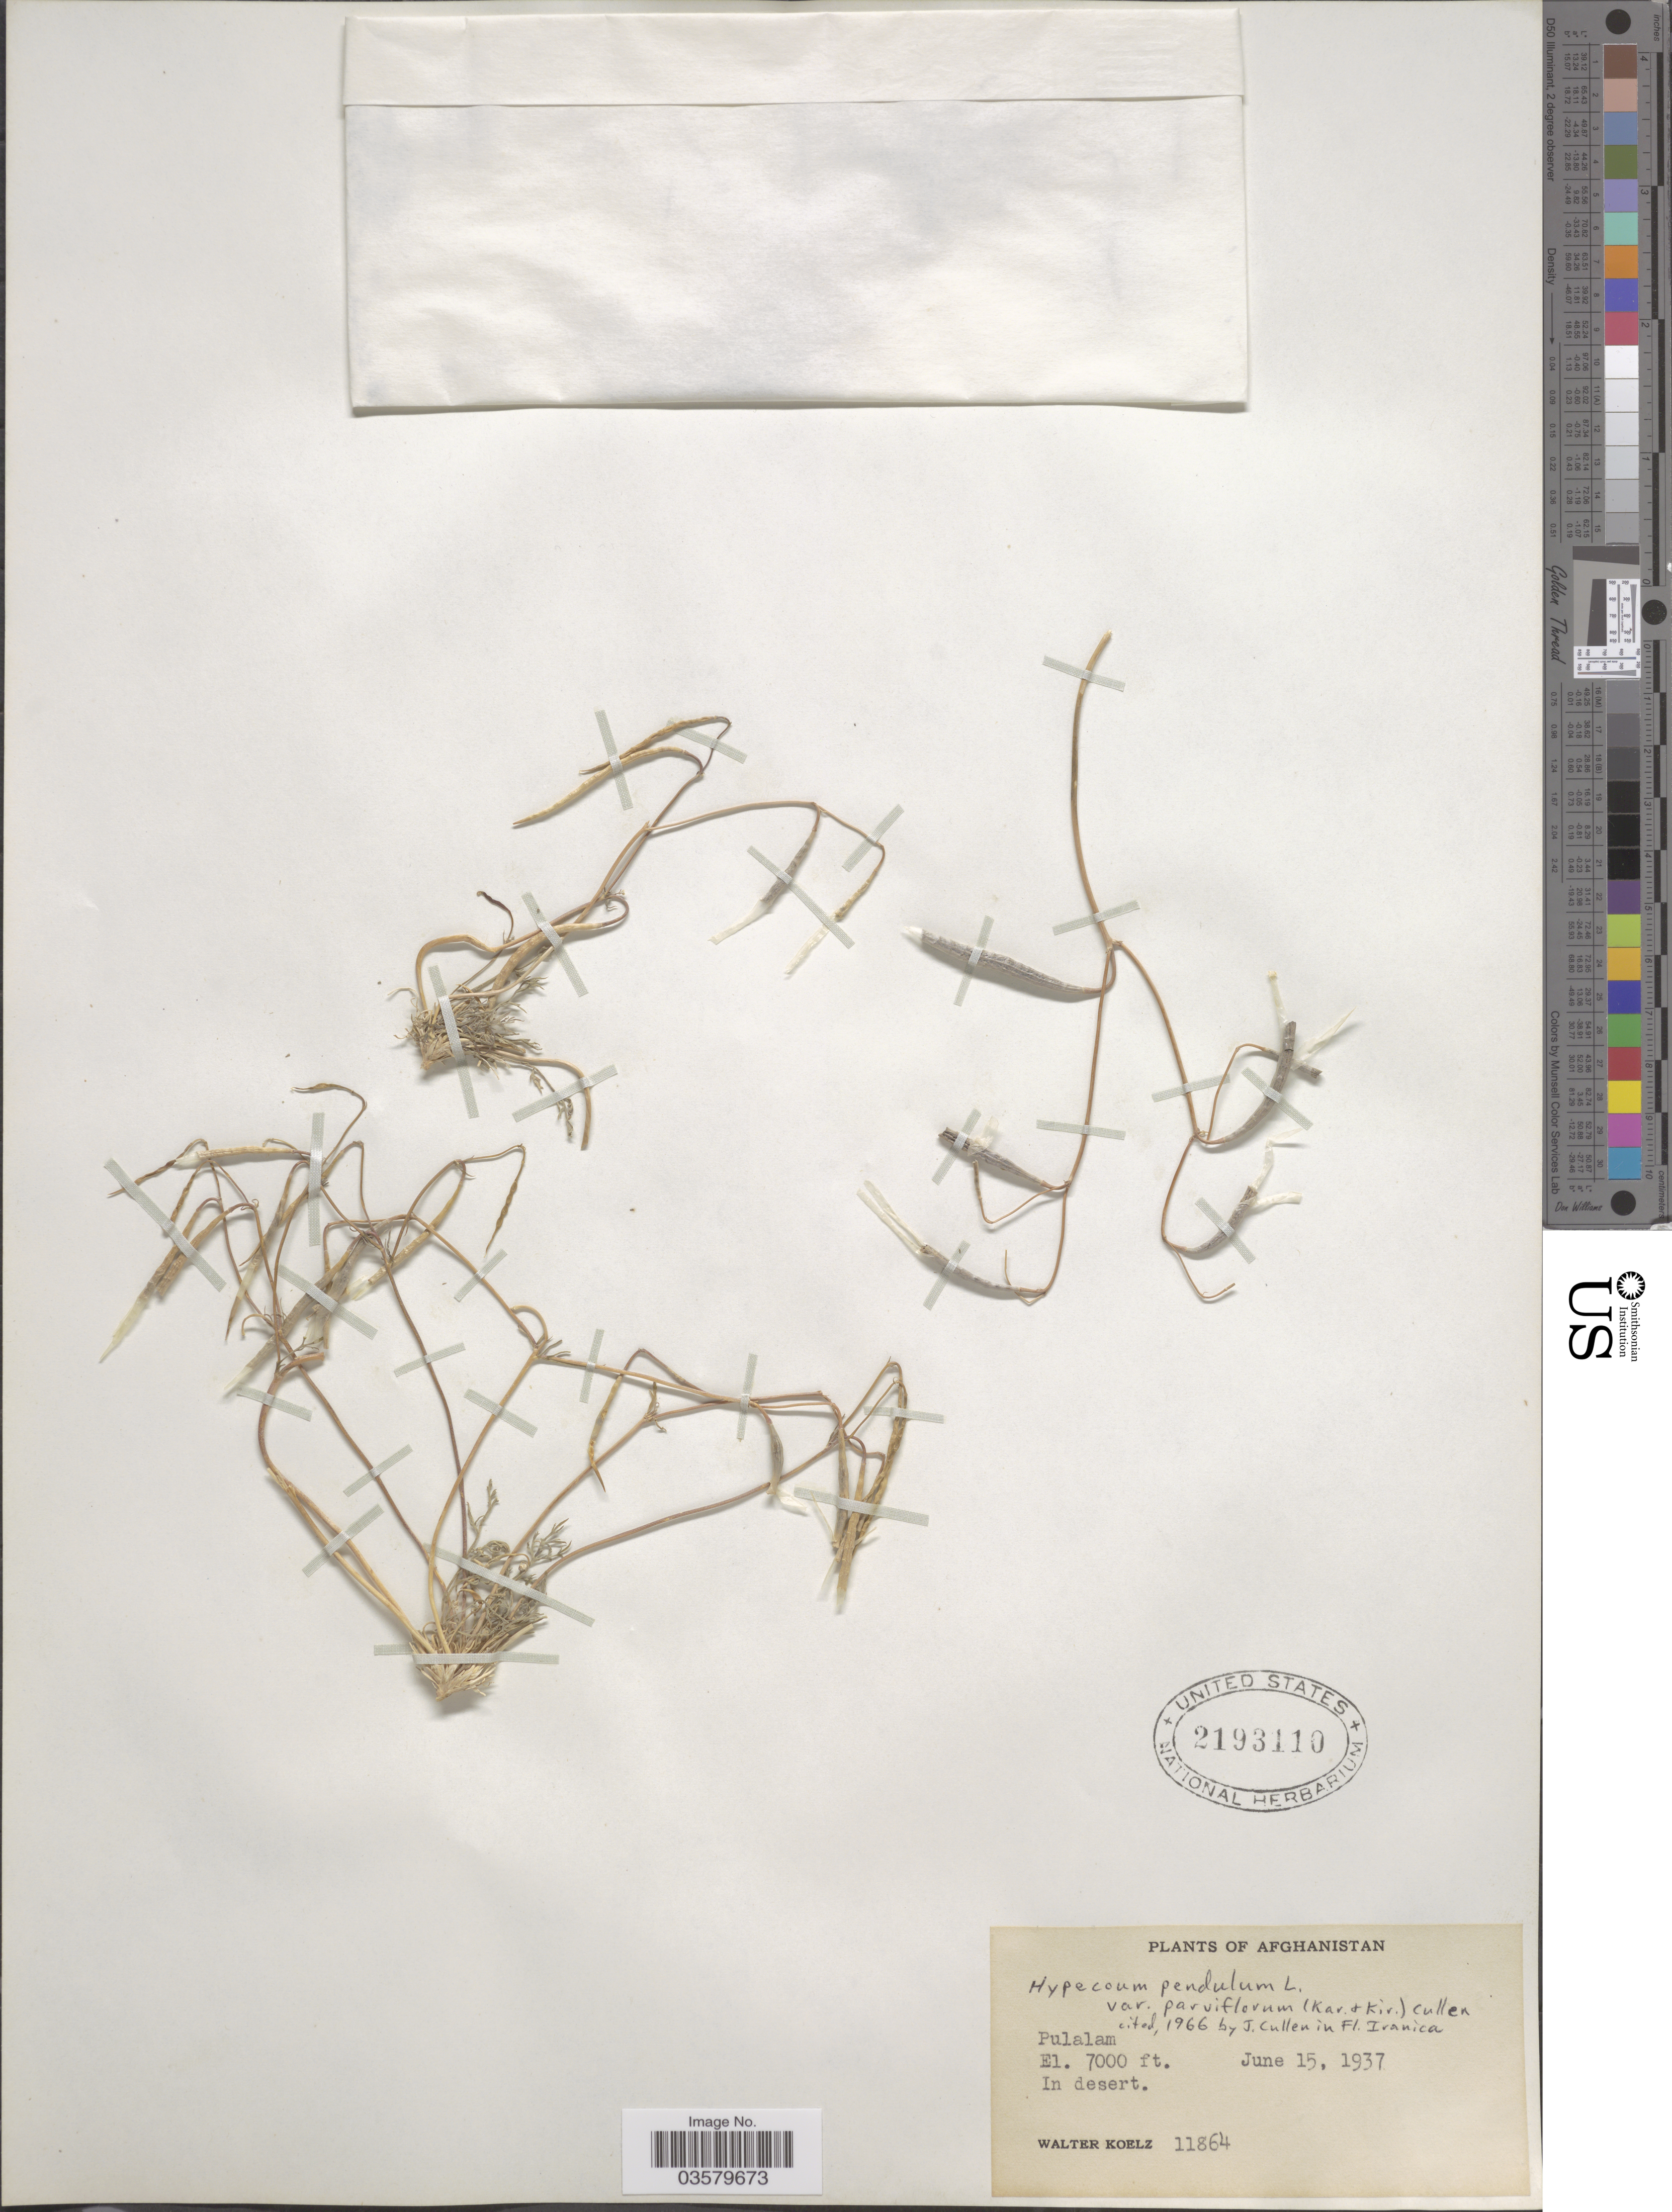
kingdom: Plantae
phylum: Tracheophyta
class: Magnoliopsida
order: Ranunculales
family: Papaveraceae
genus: Hypecoum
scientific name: Hypecoum pendulum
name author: L.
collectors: W. N. Koelz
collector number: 11864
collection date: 1937-06-15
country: Afghanistan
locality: Pulalam.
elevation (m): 2134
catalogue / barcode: US 2193110